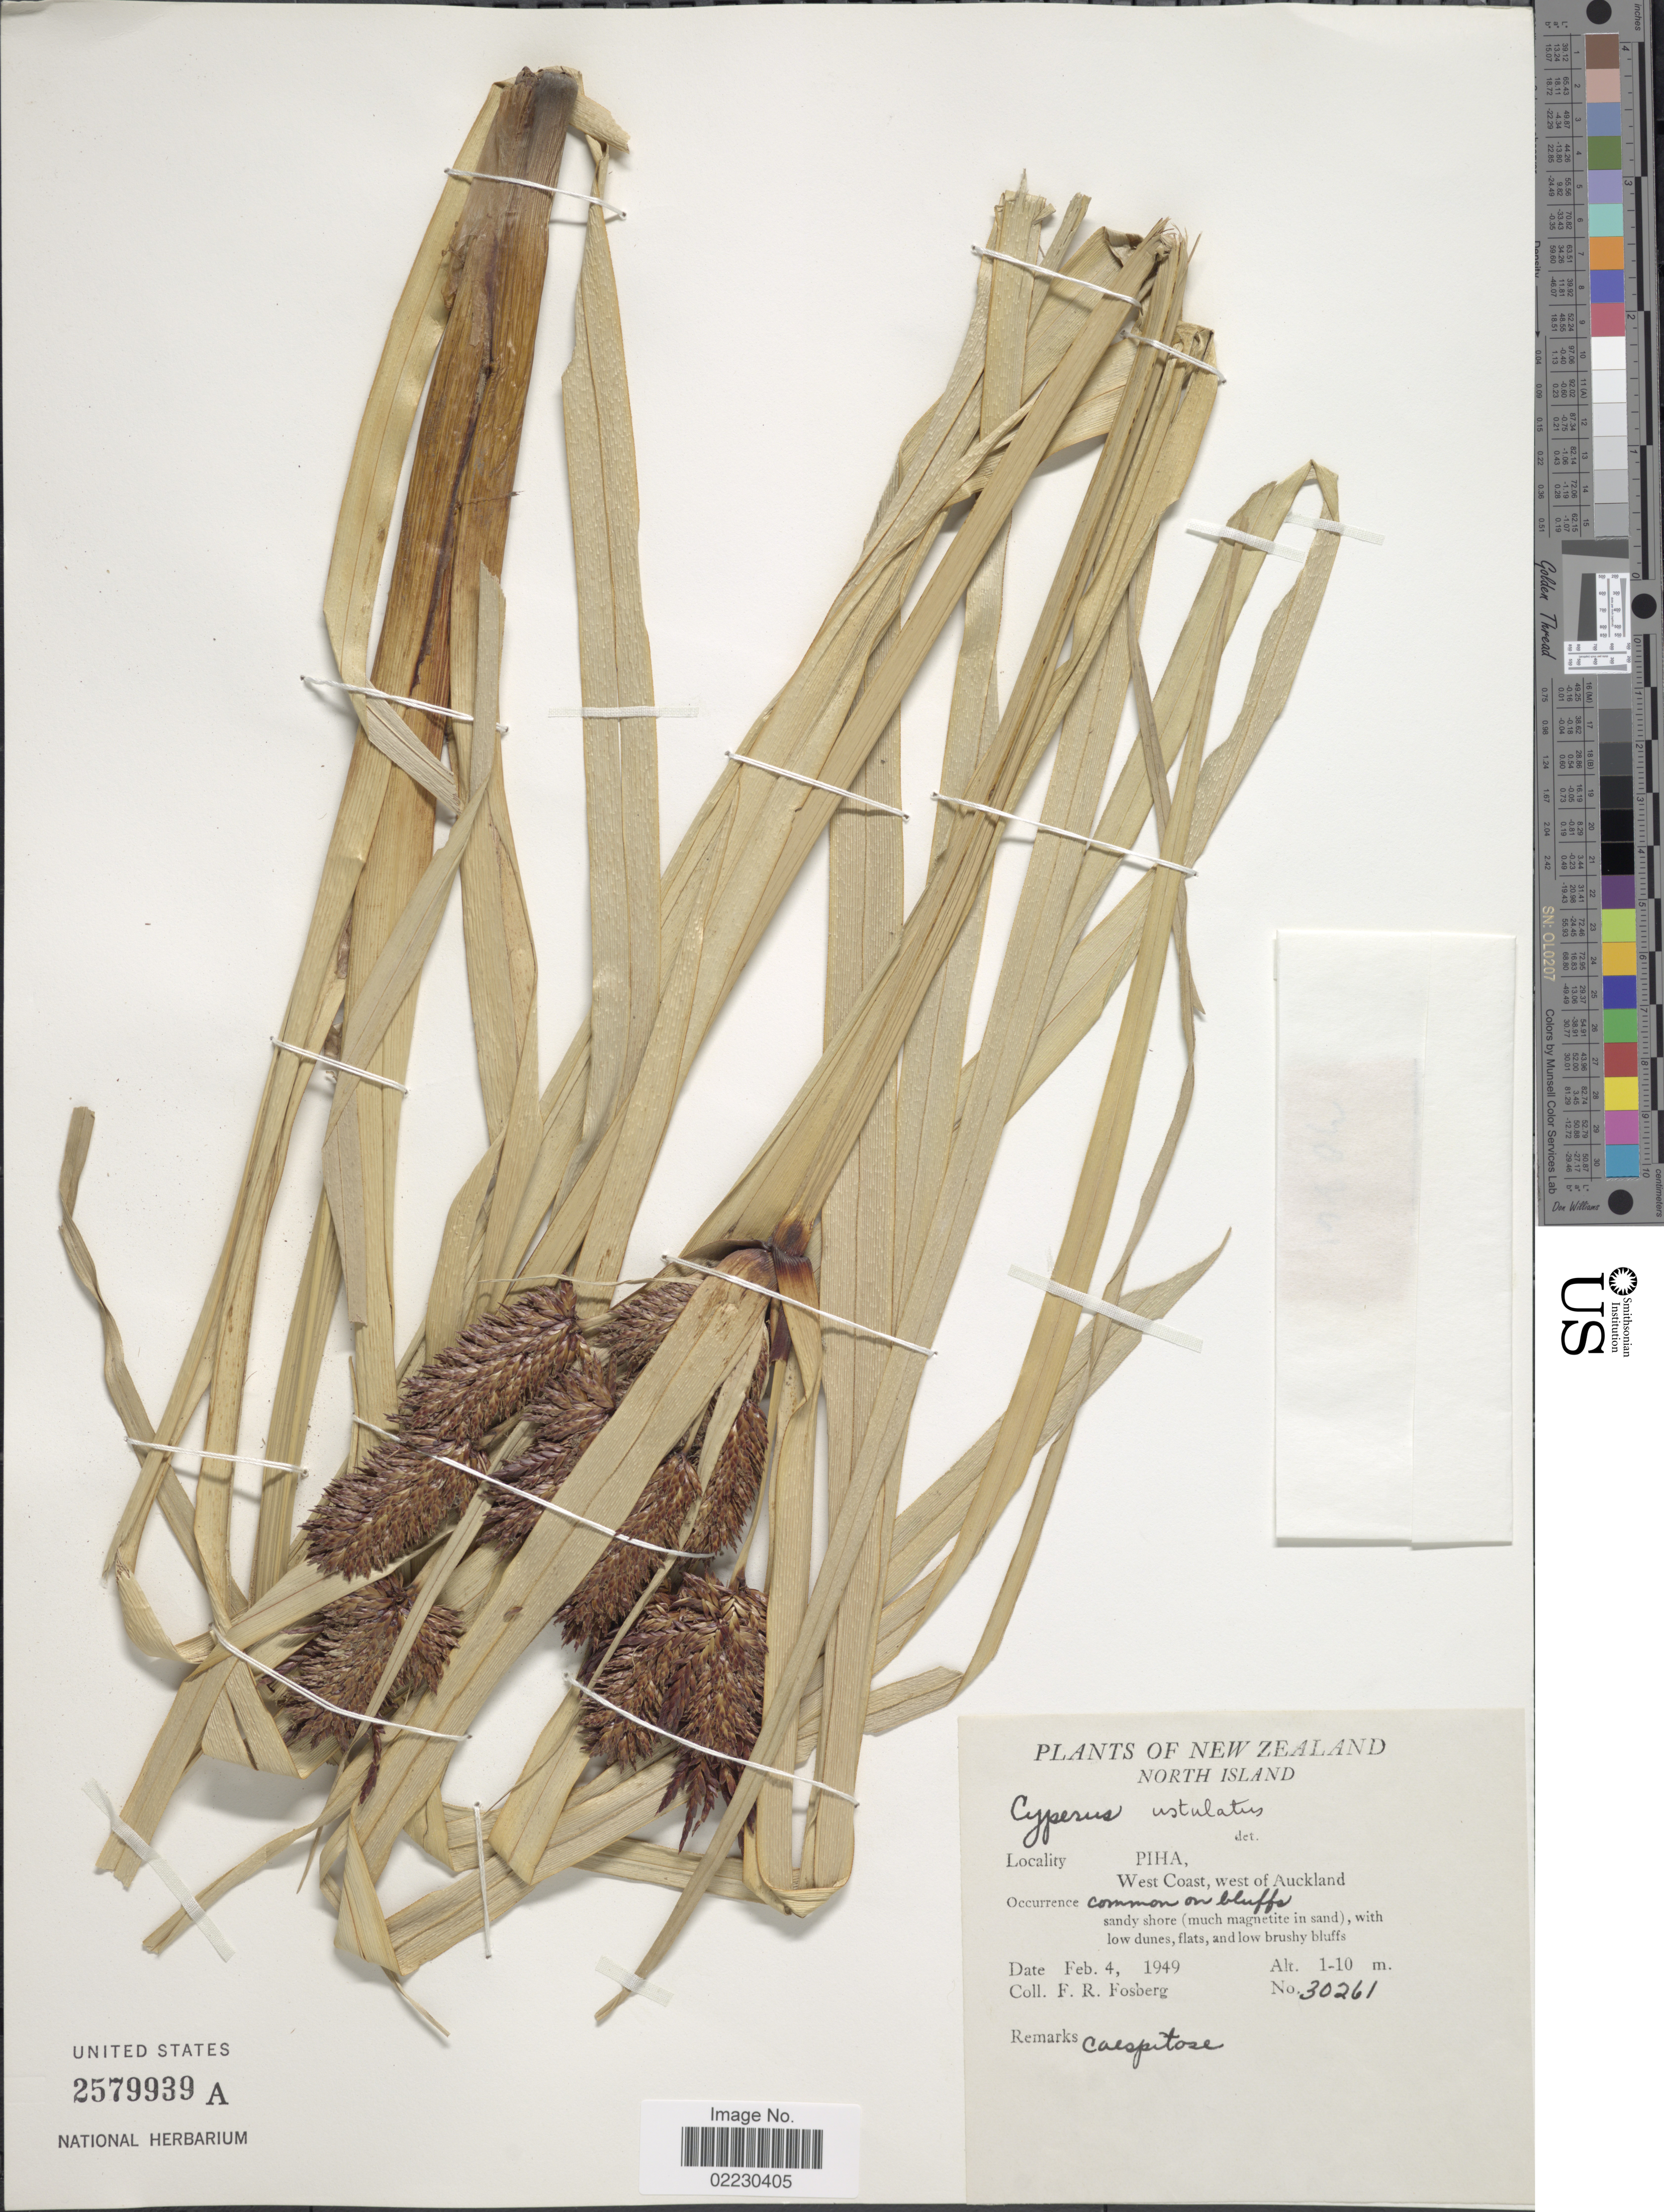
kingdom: Plantae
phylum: Tracheophyta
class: Liliopsida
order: Poales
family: Cyperaceae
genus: Cyperus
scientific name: Cyperus ustulatus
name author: A. Rich.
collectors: F. R. Fosberg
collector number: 30261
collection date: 1949-02-04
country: New Zealand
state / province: West Coast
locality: North Island, Piha, West Coast, west of Auckland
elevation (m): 1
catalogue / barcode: US 2579939A